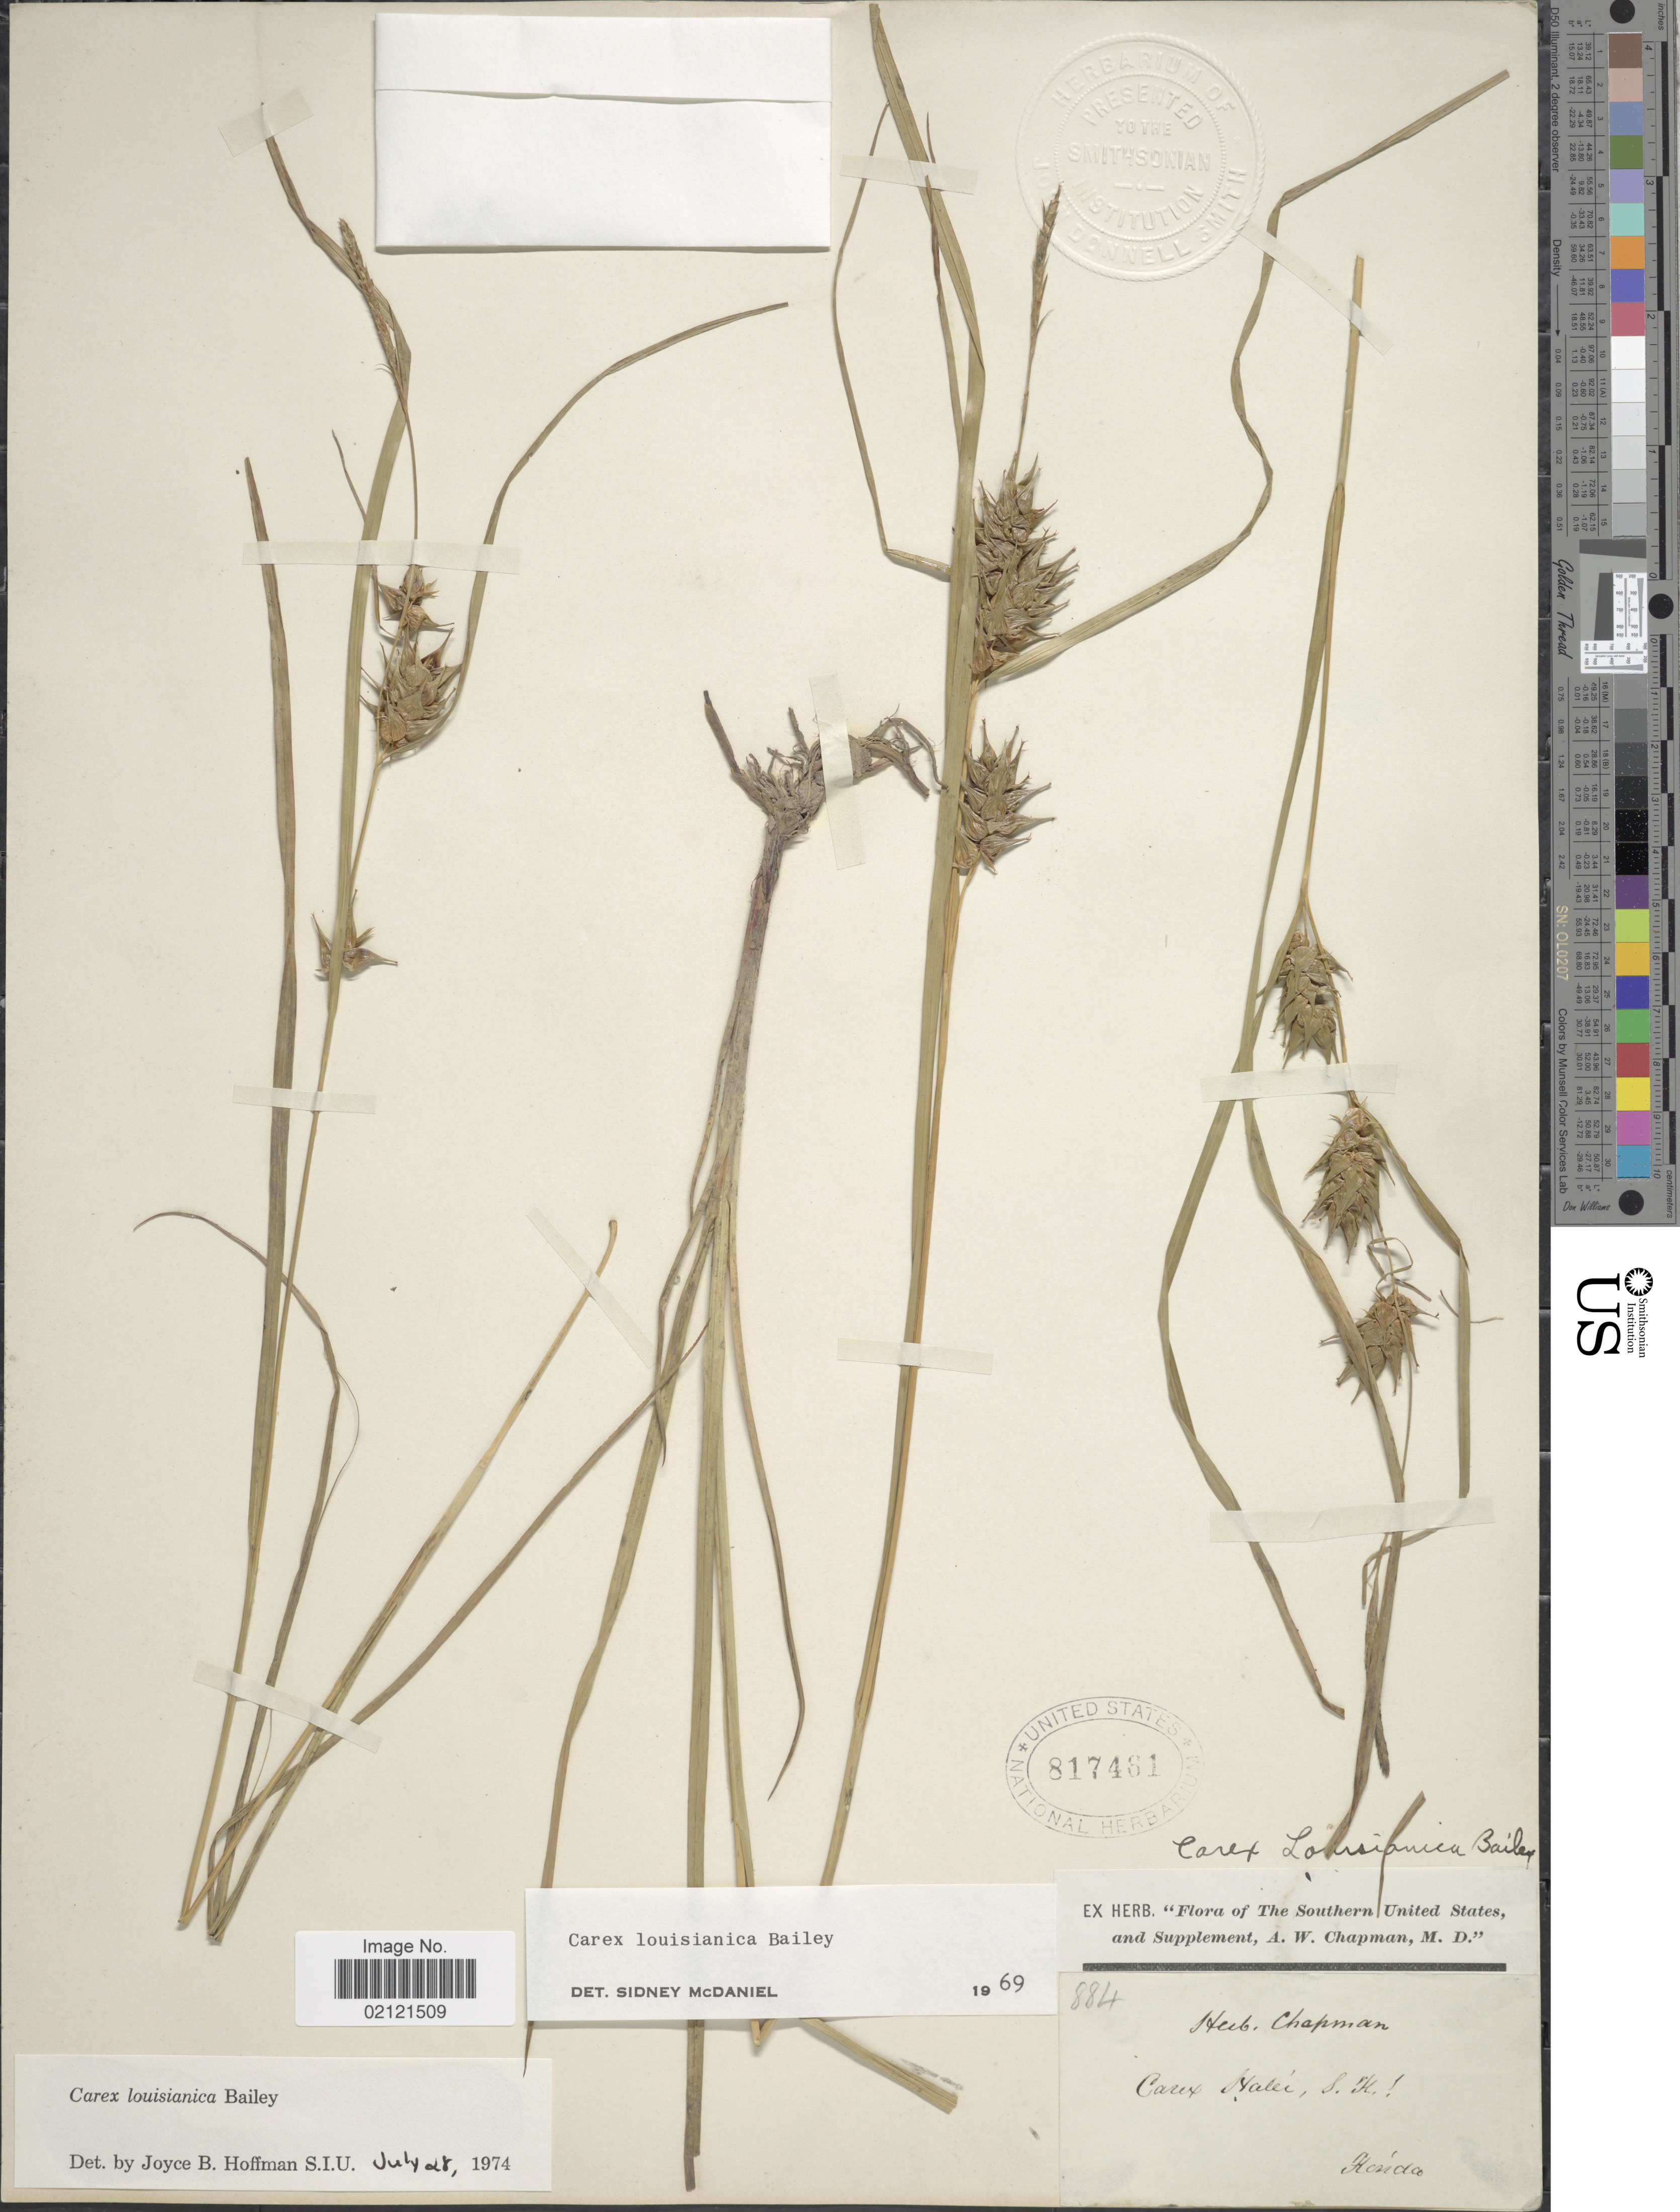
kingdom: Plantae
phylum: Tracheophyta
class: Liliopsida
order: Poales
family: Cyperaceae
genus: Carex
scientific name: Carex louisianica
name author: L.H. Bailey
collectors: ex herb. A.W. Chapman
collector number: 884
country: United States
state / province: Florida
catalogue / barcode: US 817461